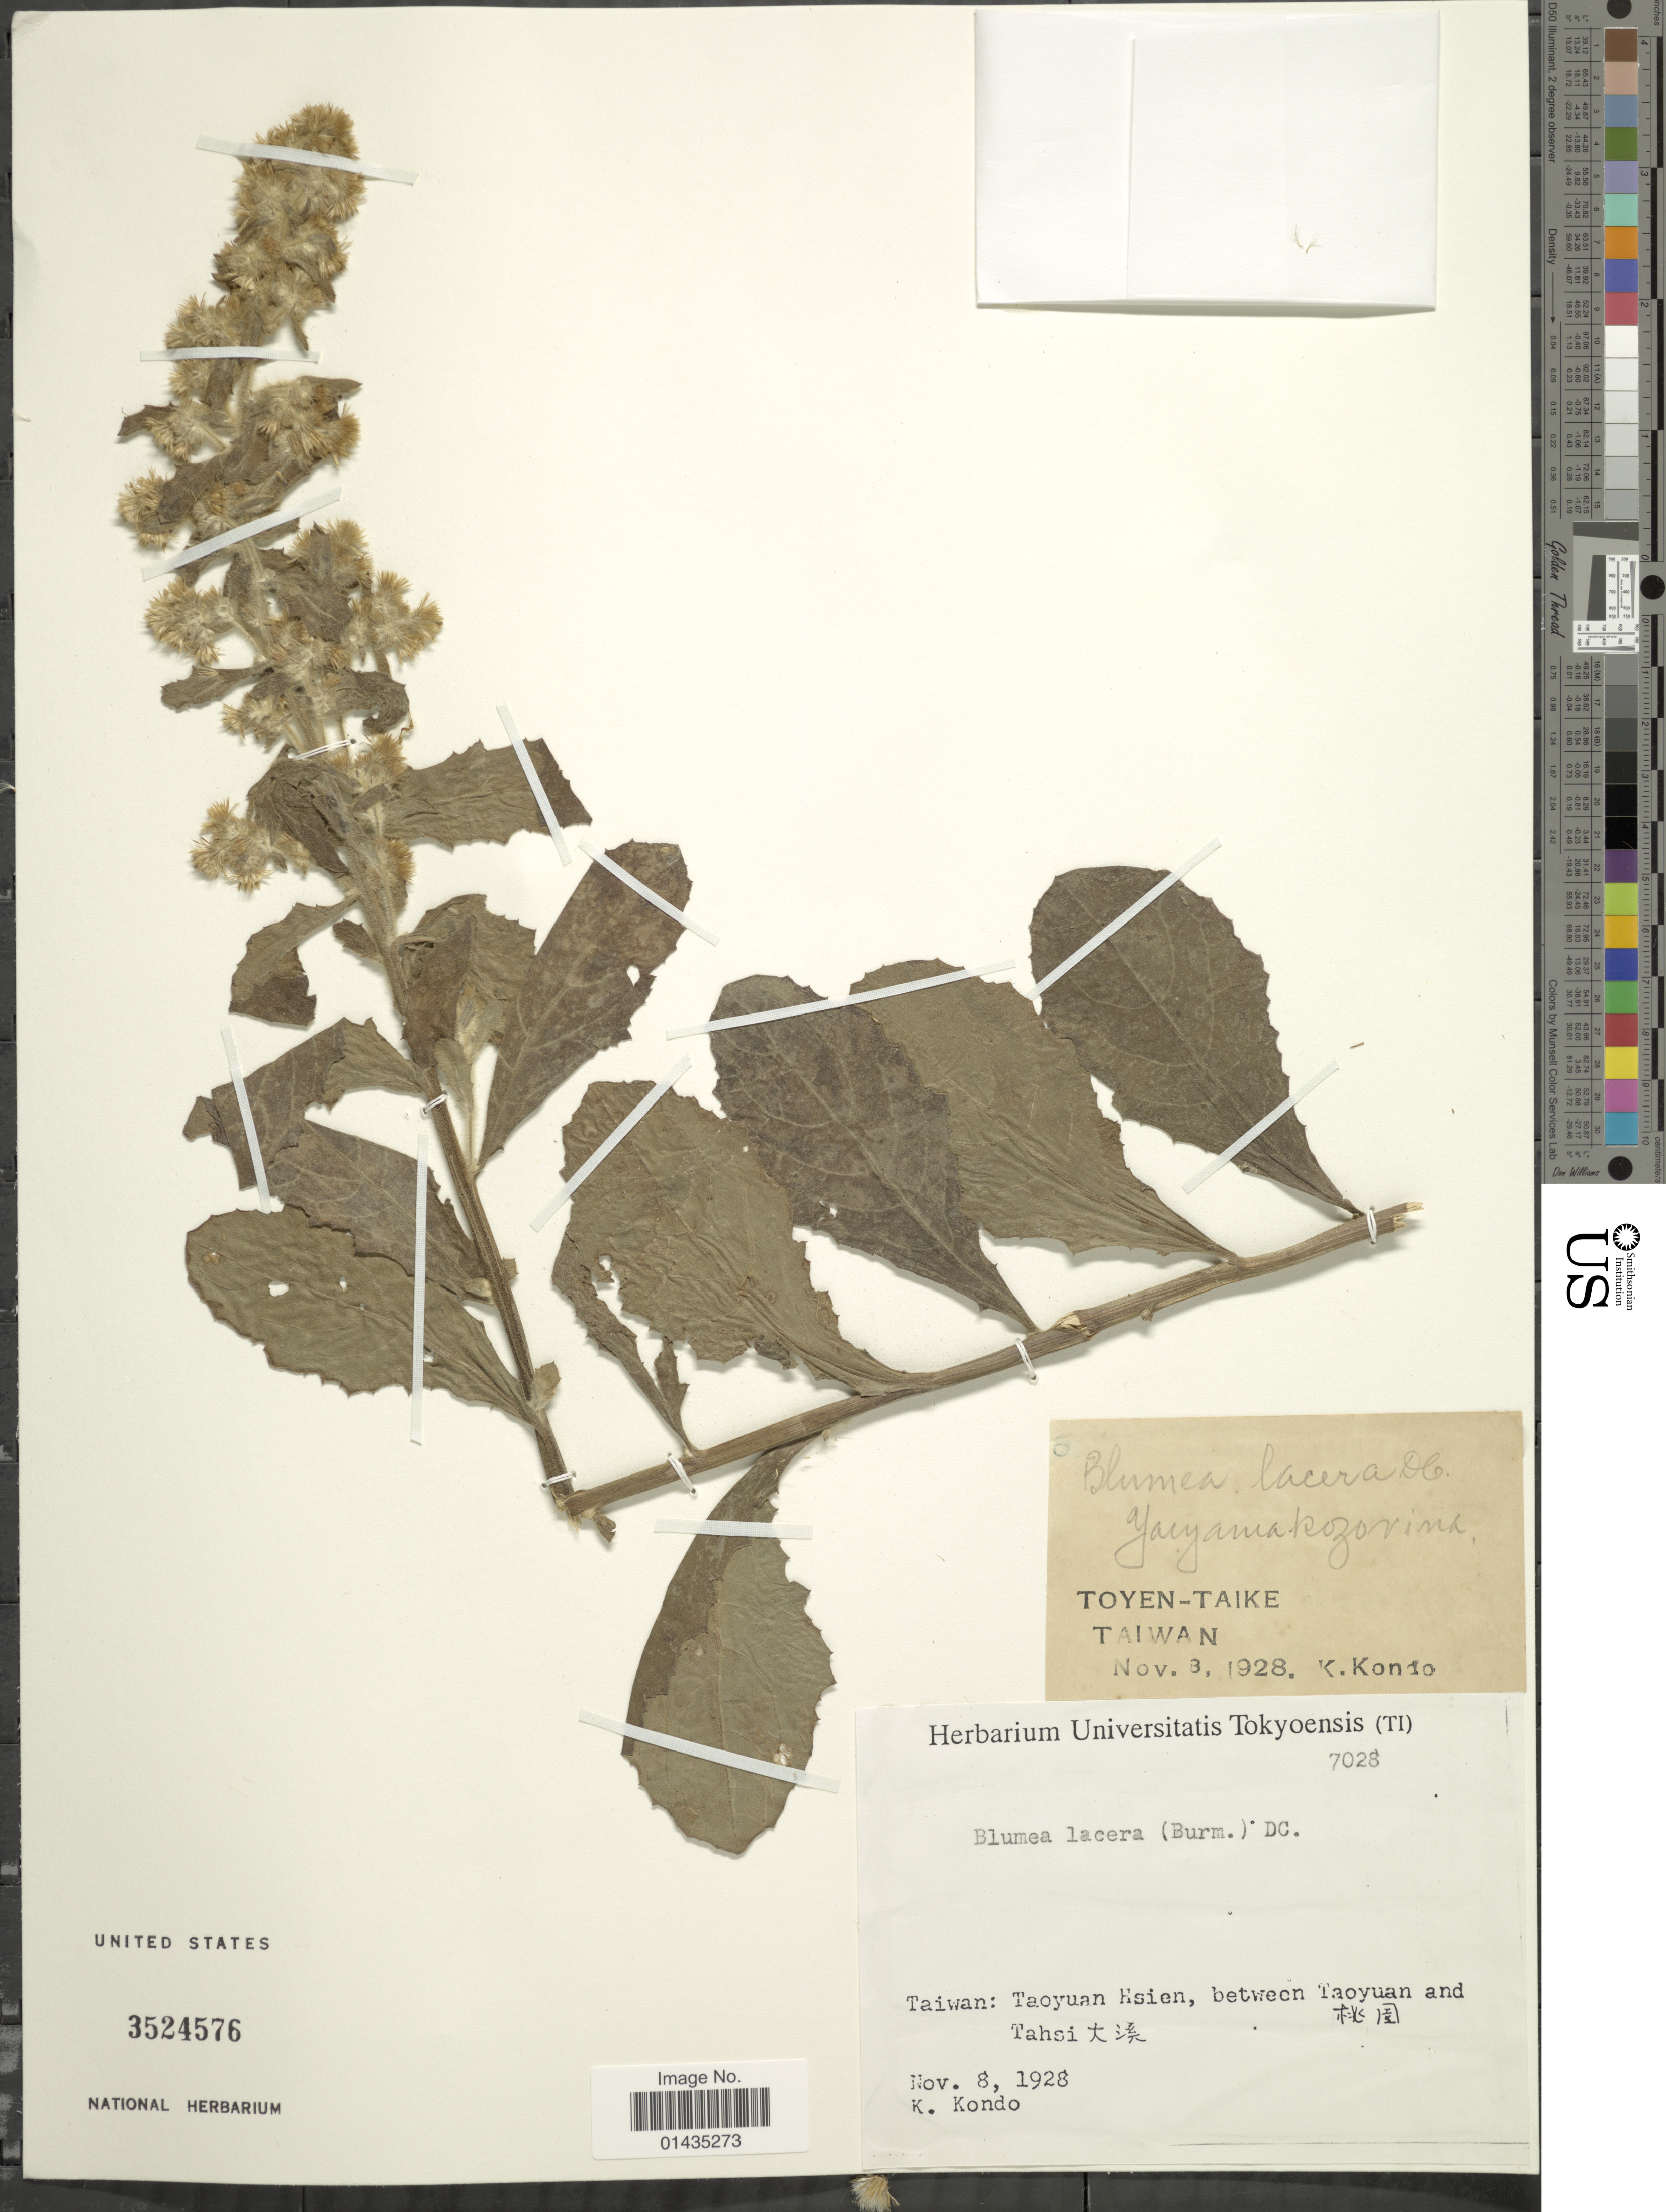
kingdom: Plantae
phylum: Tracheophyta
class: Magnoliopsida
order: Asterales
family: Asteraceae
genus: Blumea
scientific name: Blumea lacera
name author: (Roxb.) DC.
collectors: K. Kondo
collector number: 7028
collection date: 1928-11-08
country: Taiwan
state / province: Taoyuan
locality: Toyen-Taike, Between Taoyuan and Tahsi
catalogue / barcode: US 3524576